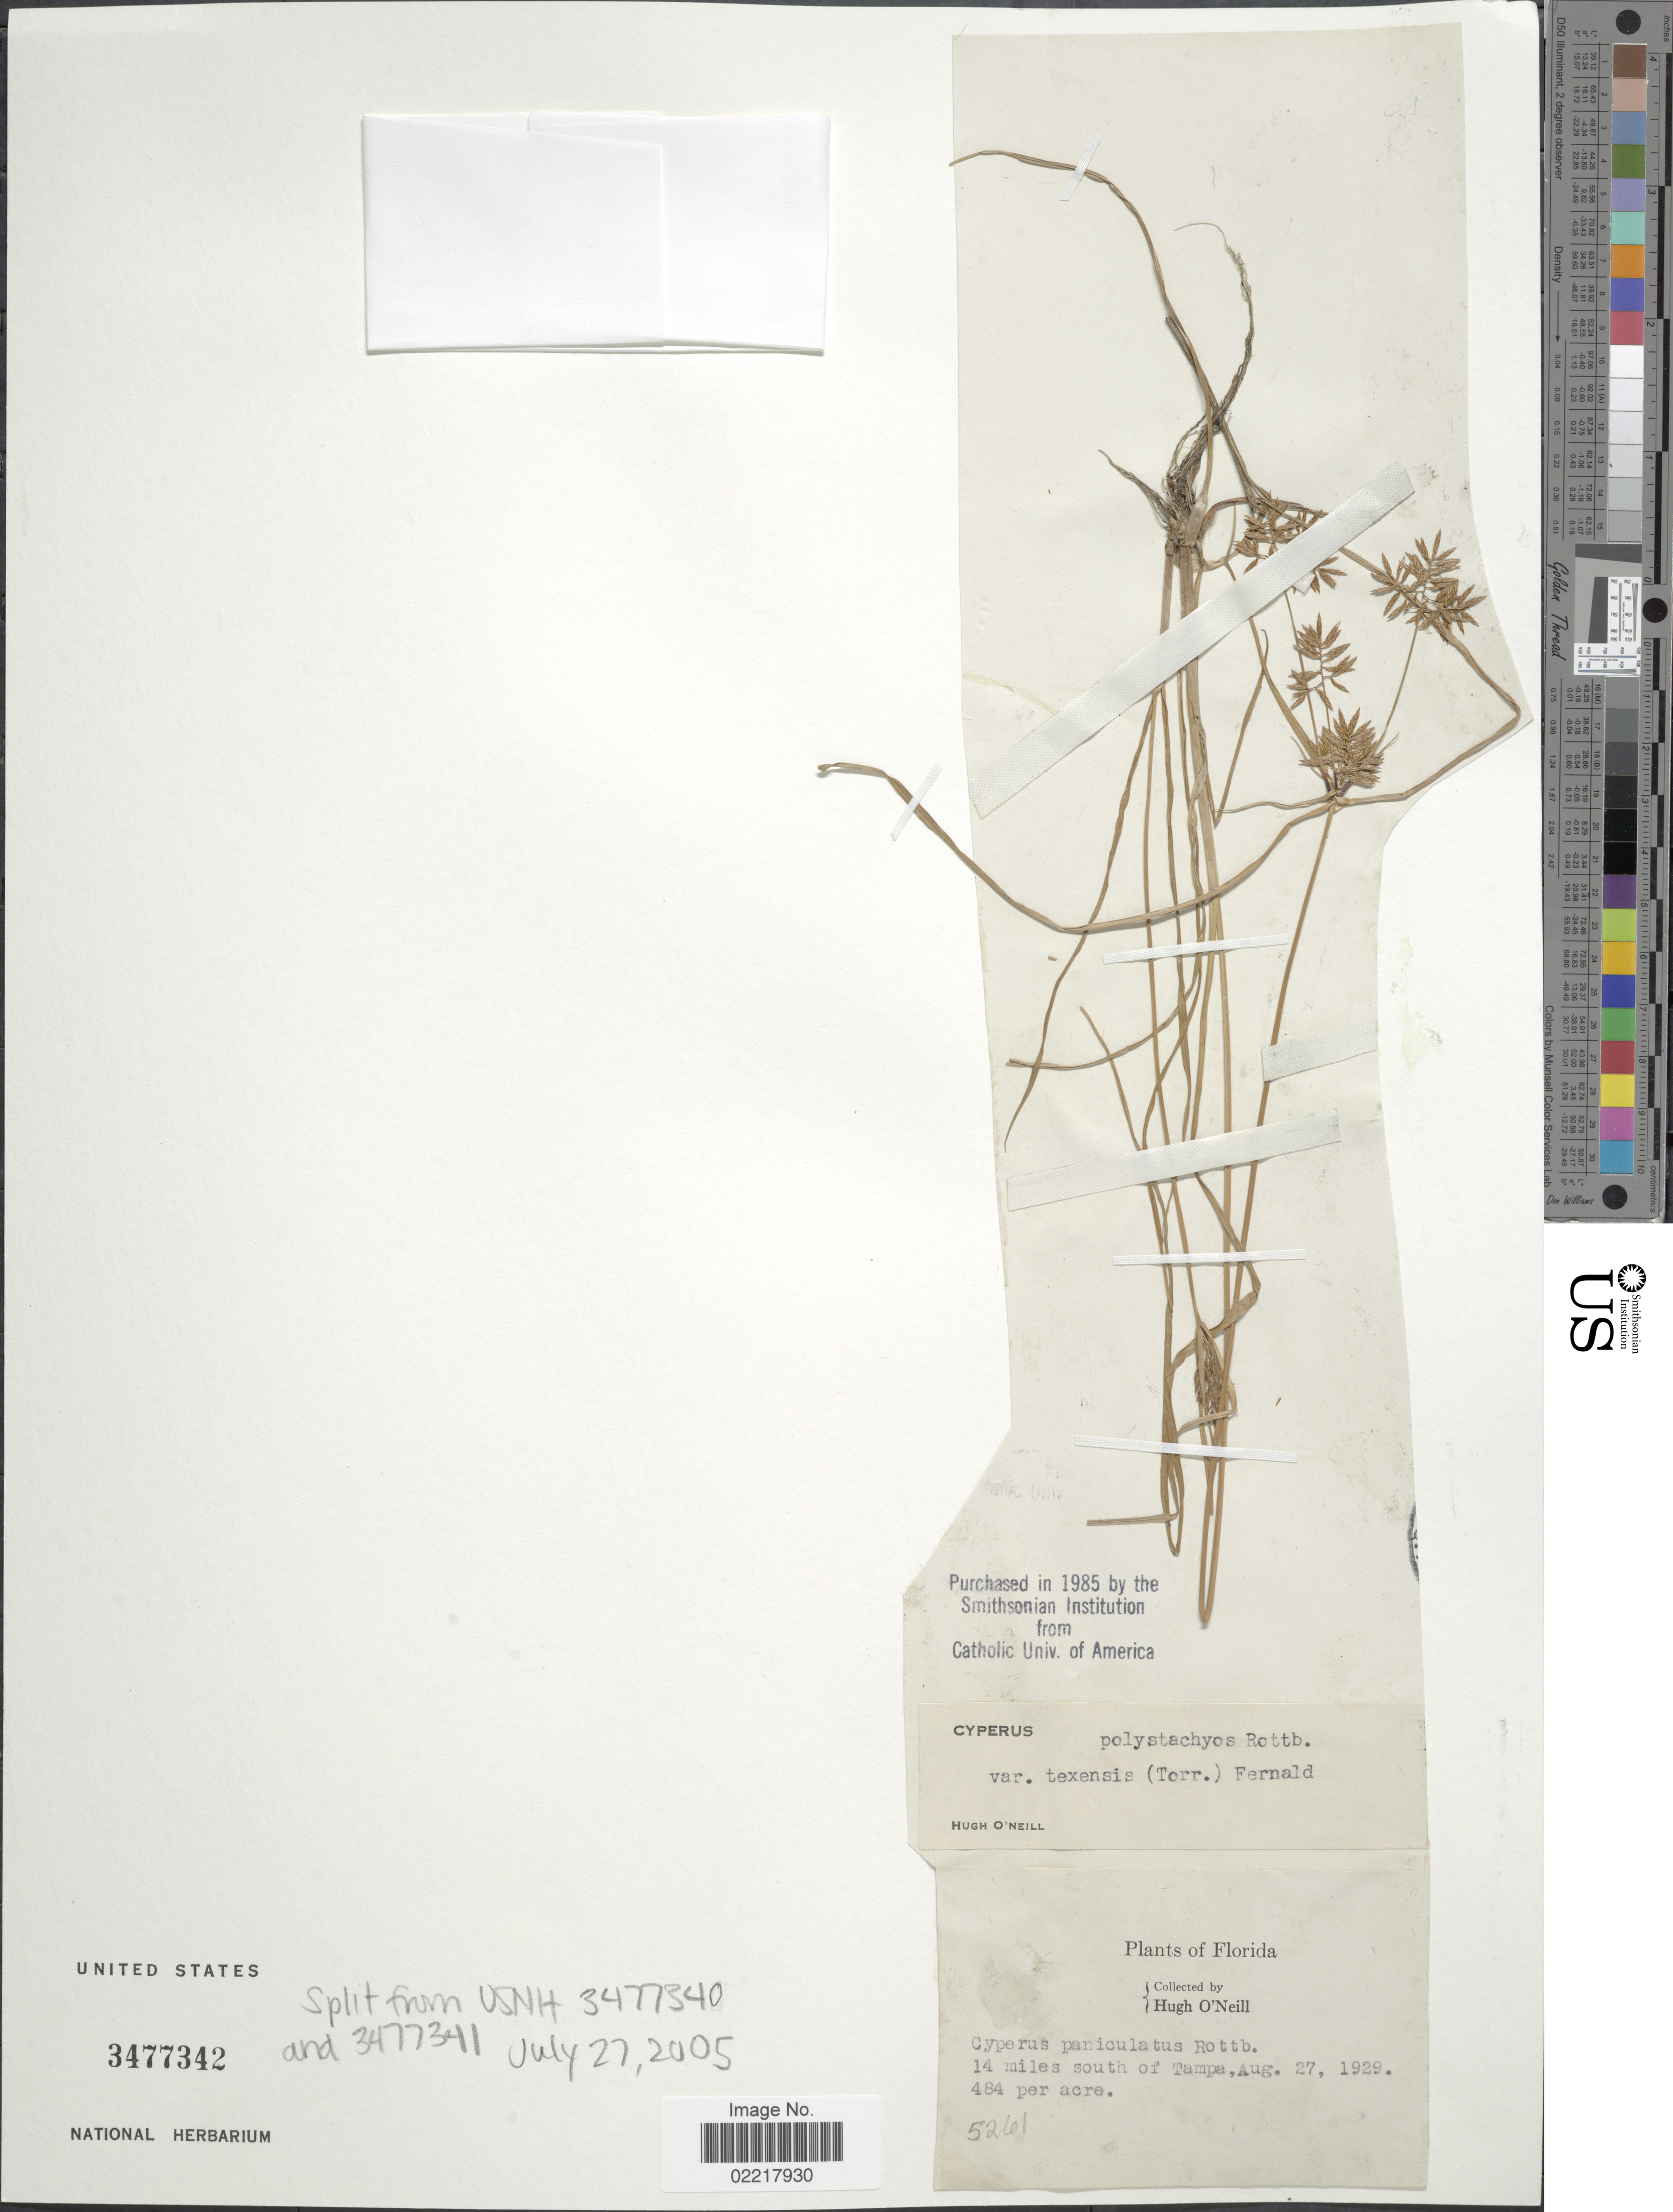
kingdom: Plantae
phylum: Tracheophyta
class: Liliopsida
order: Poales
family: Cyperaceae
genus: Cyperus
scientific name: Cyperus polystachyos var. texensis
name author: (Torr.) Fernald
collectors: H. O'Neill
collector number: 5261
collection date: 1929-08-27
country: United States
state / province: Florida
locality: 14 miles south of Tampa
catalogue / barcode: US 3477342